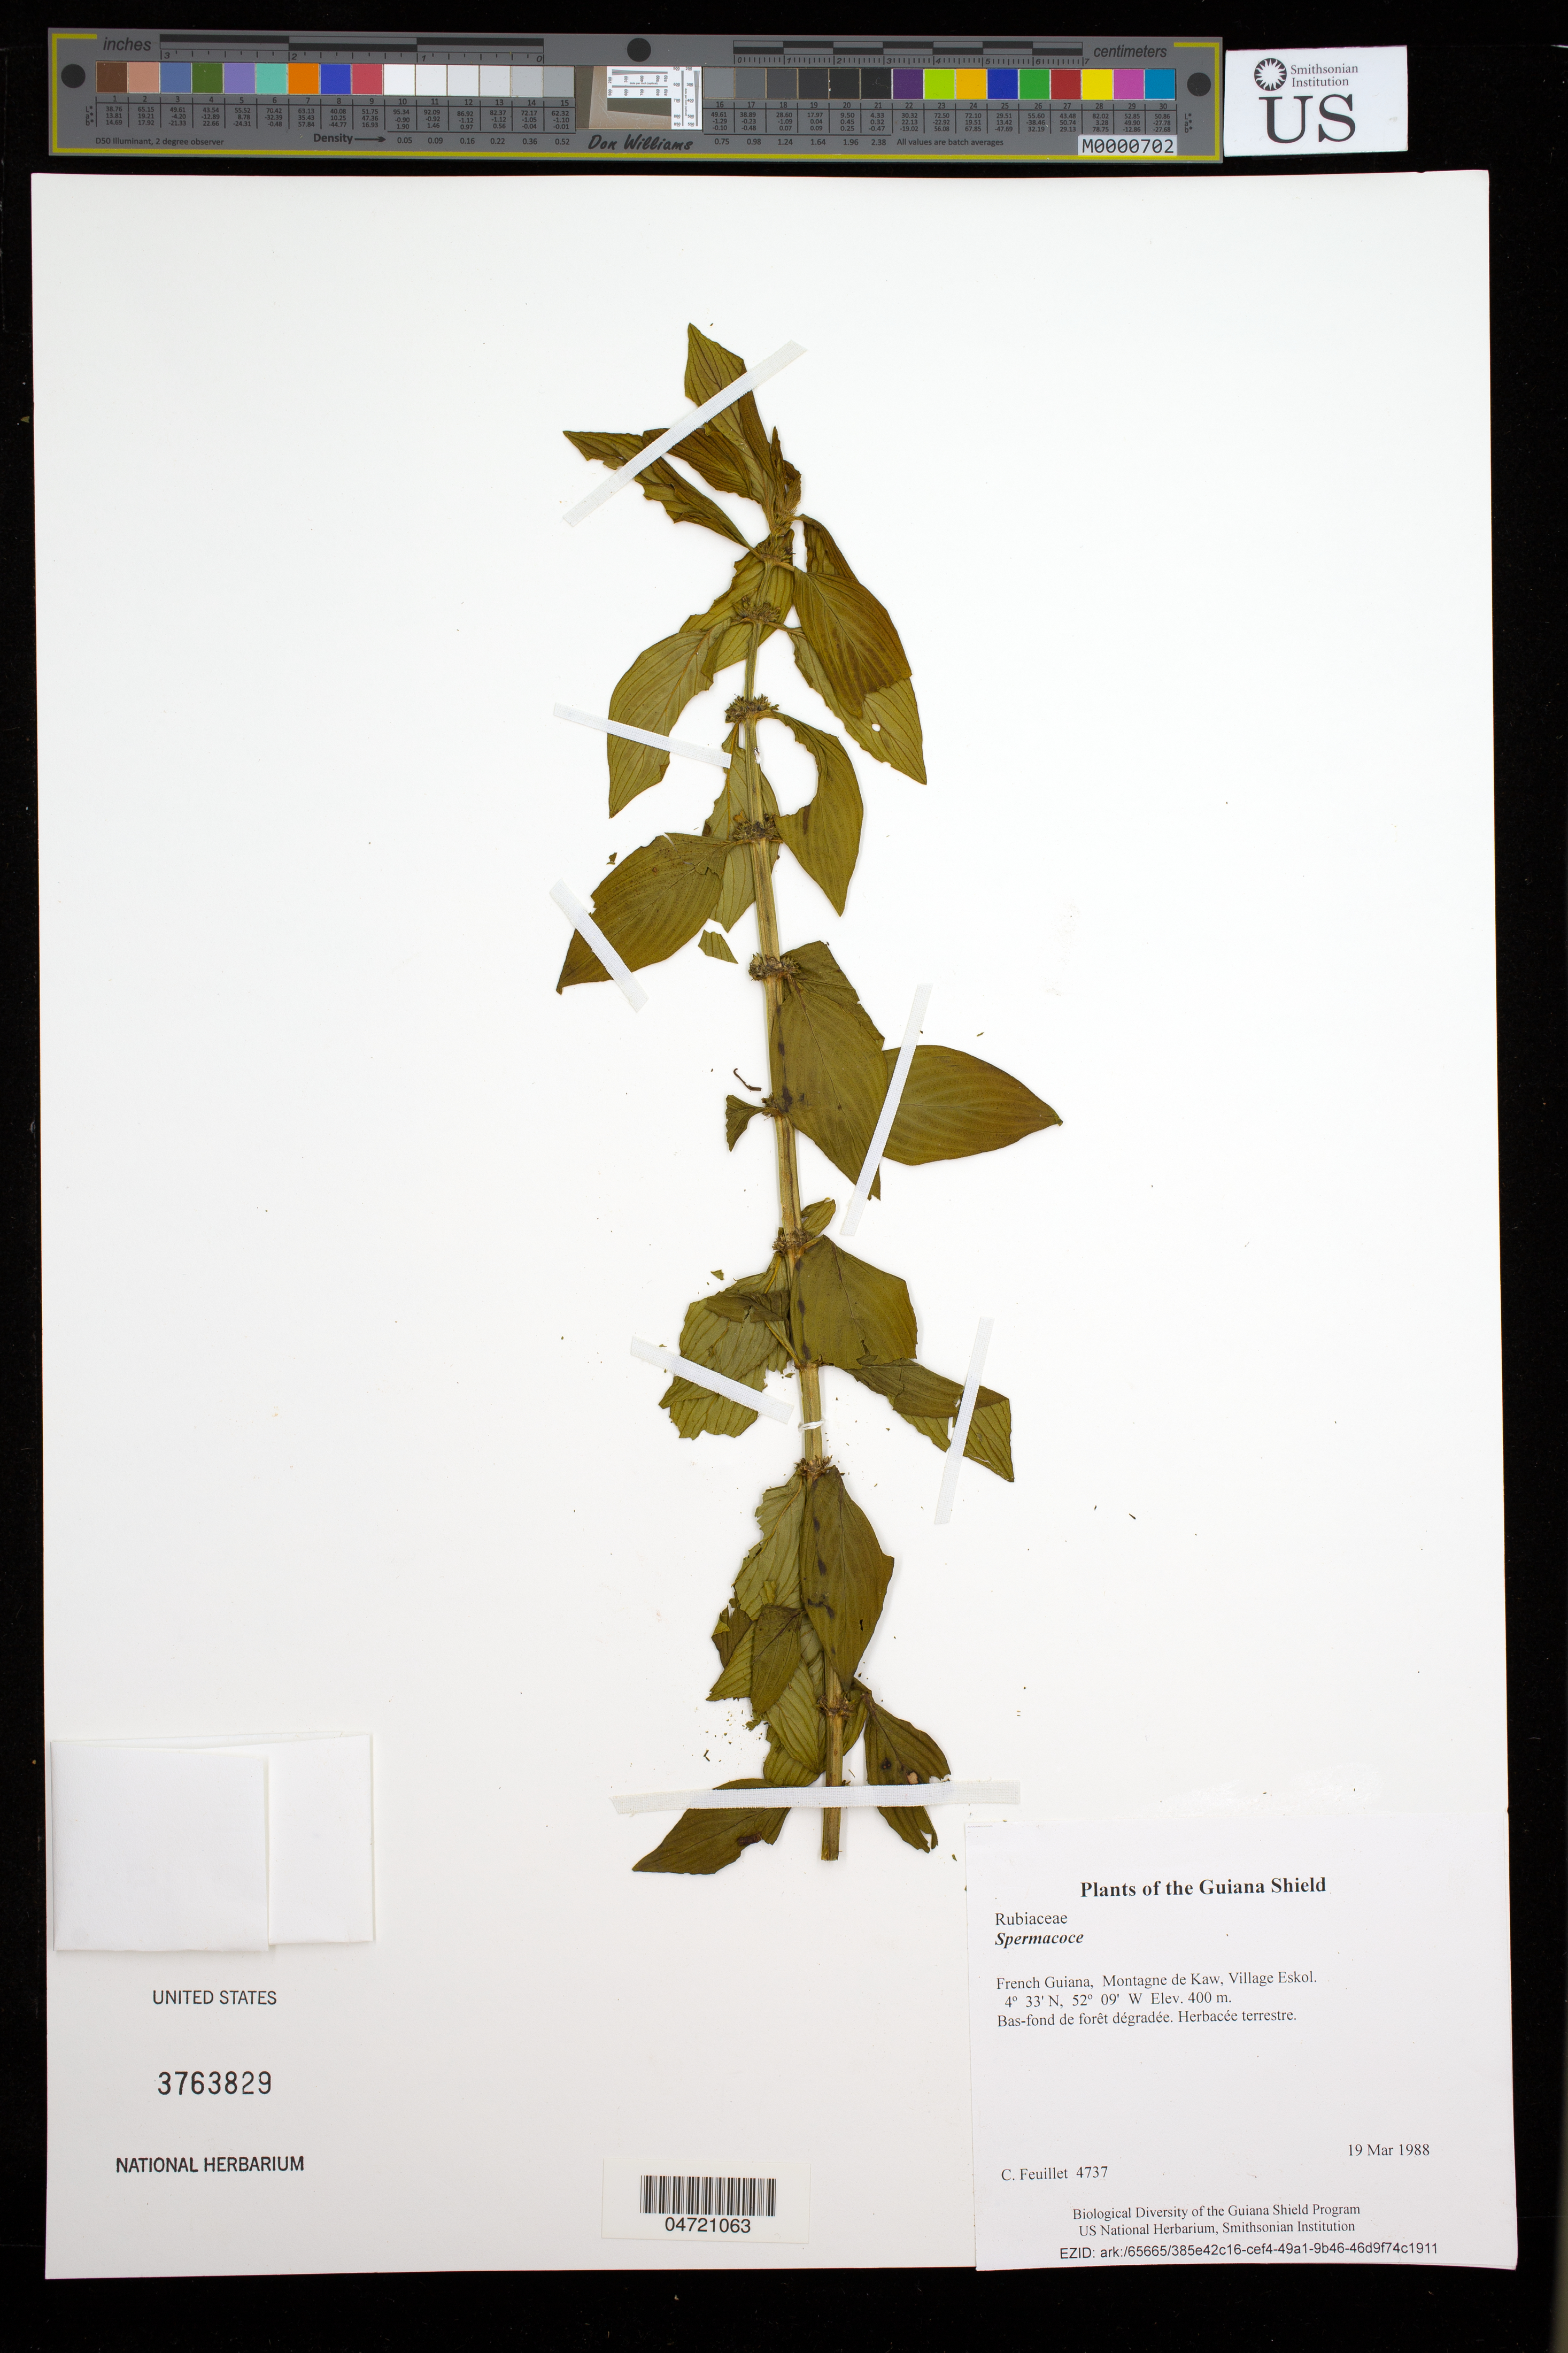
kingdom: Plantae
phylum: Tracheophyta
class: Magnoliopsida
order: Gentianales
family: Rubiaceae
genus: Spermacoce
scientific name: Spermacoce sp.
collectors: C. Feuillet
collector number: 4737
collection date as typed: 19 Mar 1988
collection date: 1988-03-19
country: French Guiana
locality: Montagne de Kaw, Village Eskol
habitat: Bas-fond de forêt dégradée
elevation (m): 400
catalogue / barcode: US 3763829